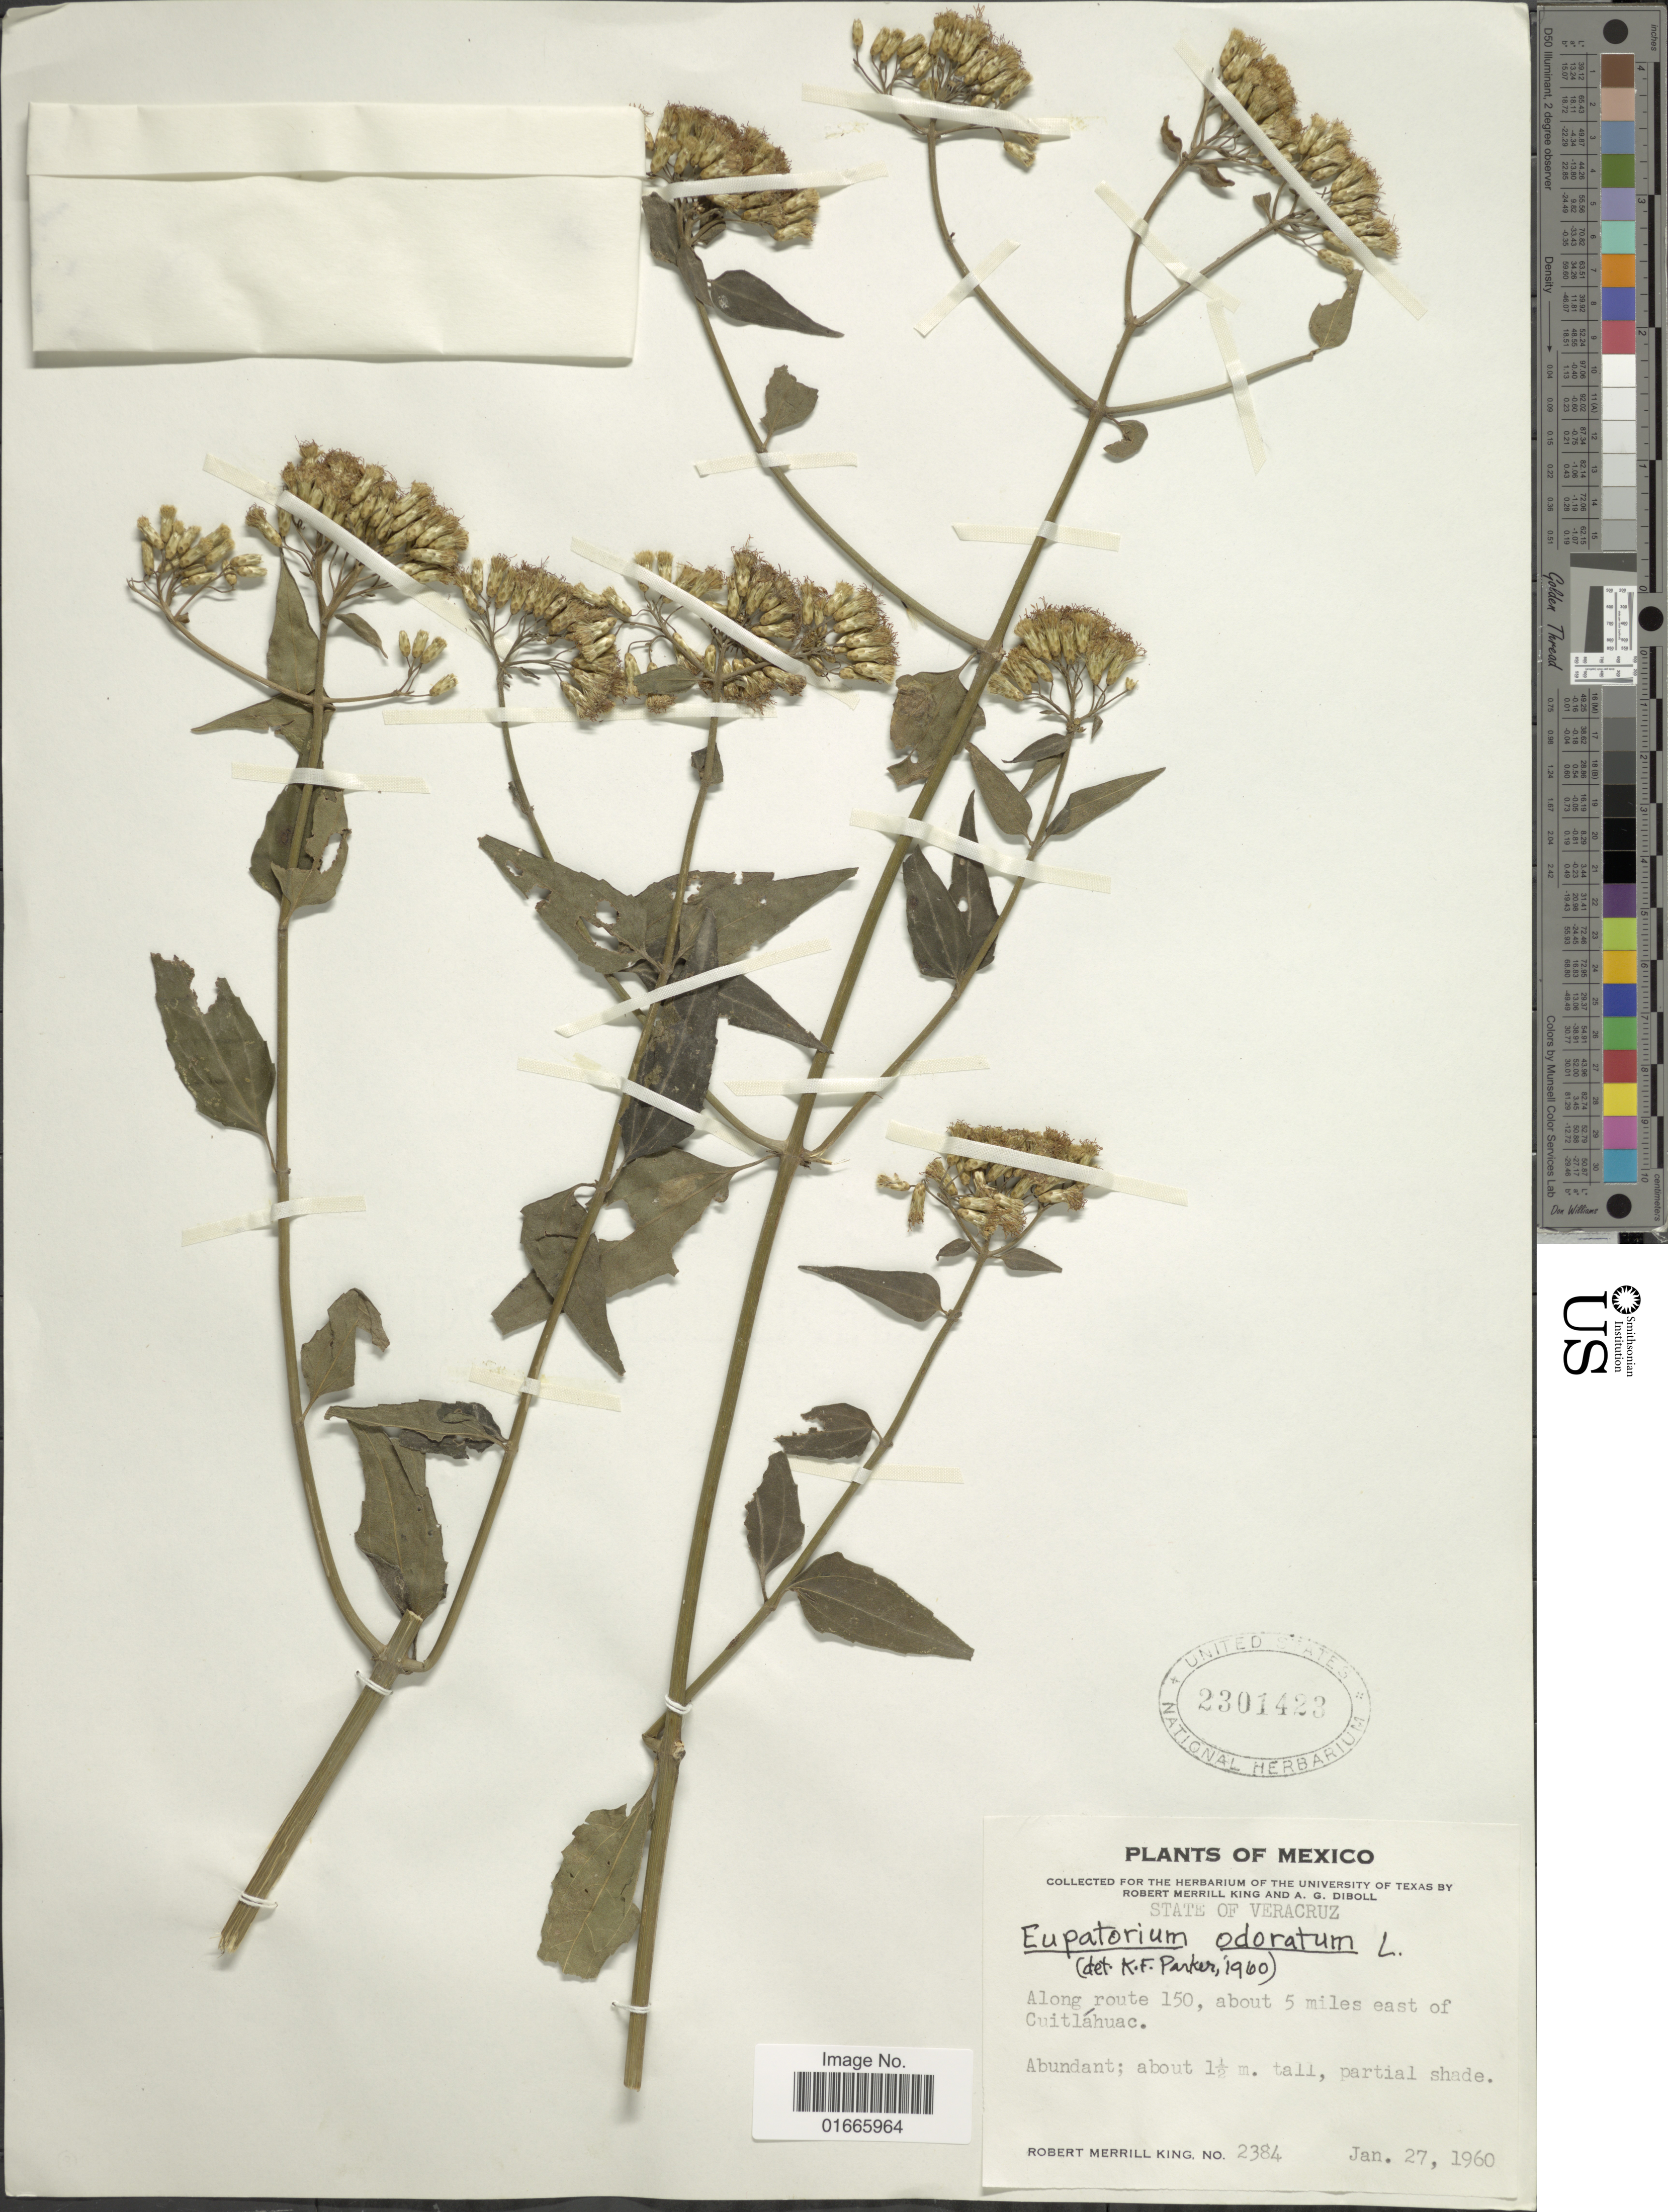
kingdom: Plantae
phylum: Tracheophyta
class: Magnoliopsida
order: Asterales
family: Asteraceae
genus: Chromolaena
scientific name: Chromolaena odorata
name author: (L.) R.M. King & H. Rob.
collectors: R. M. King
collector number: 2384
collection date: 1960-01-27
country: Mexico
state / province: Veracruz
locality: Along route 150, about 5 miles east of Cuitlahuac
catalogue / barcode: US 2301423